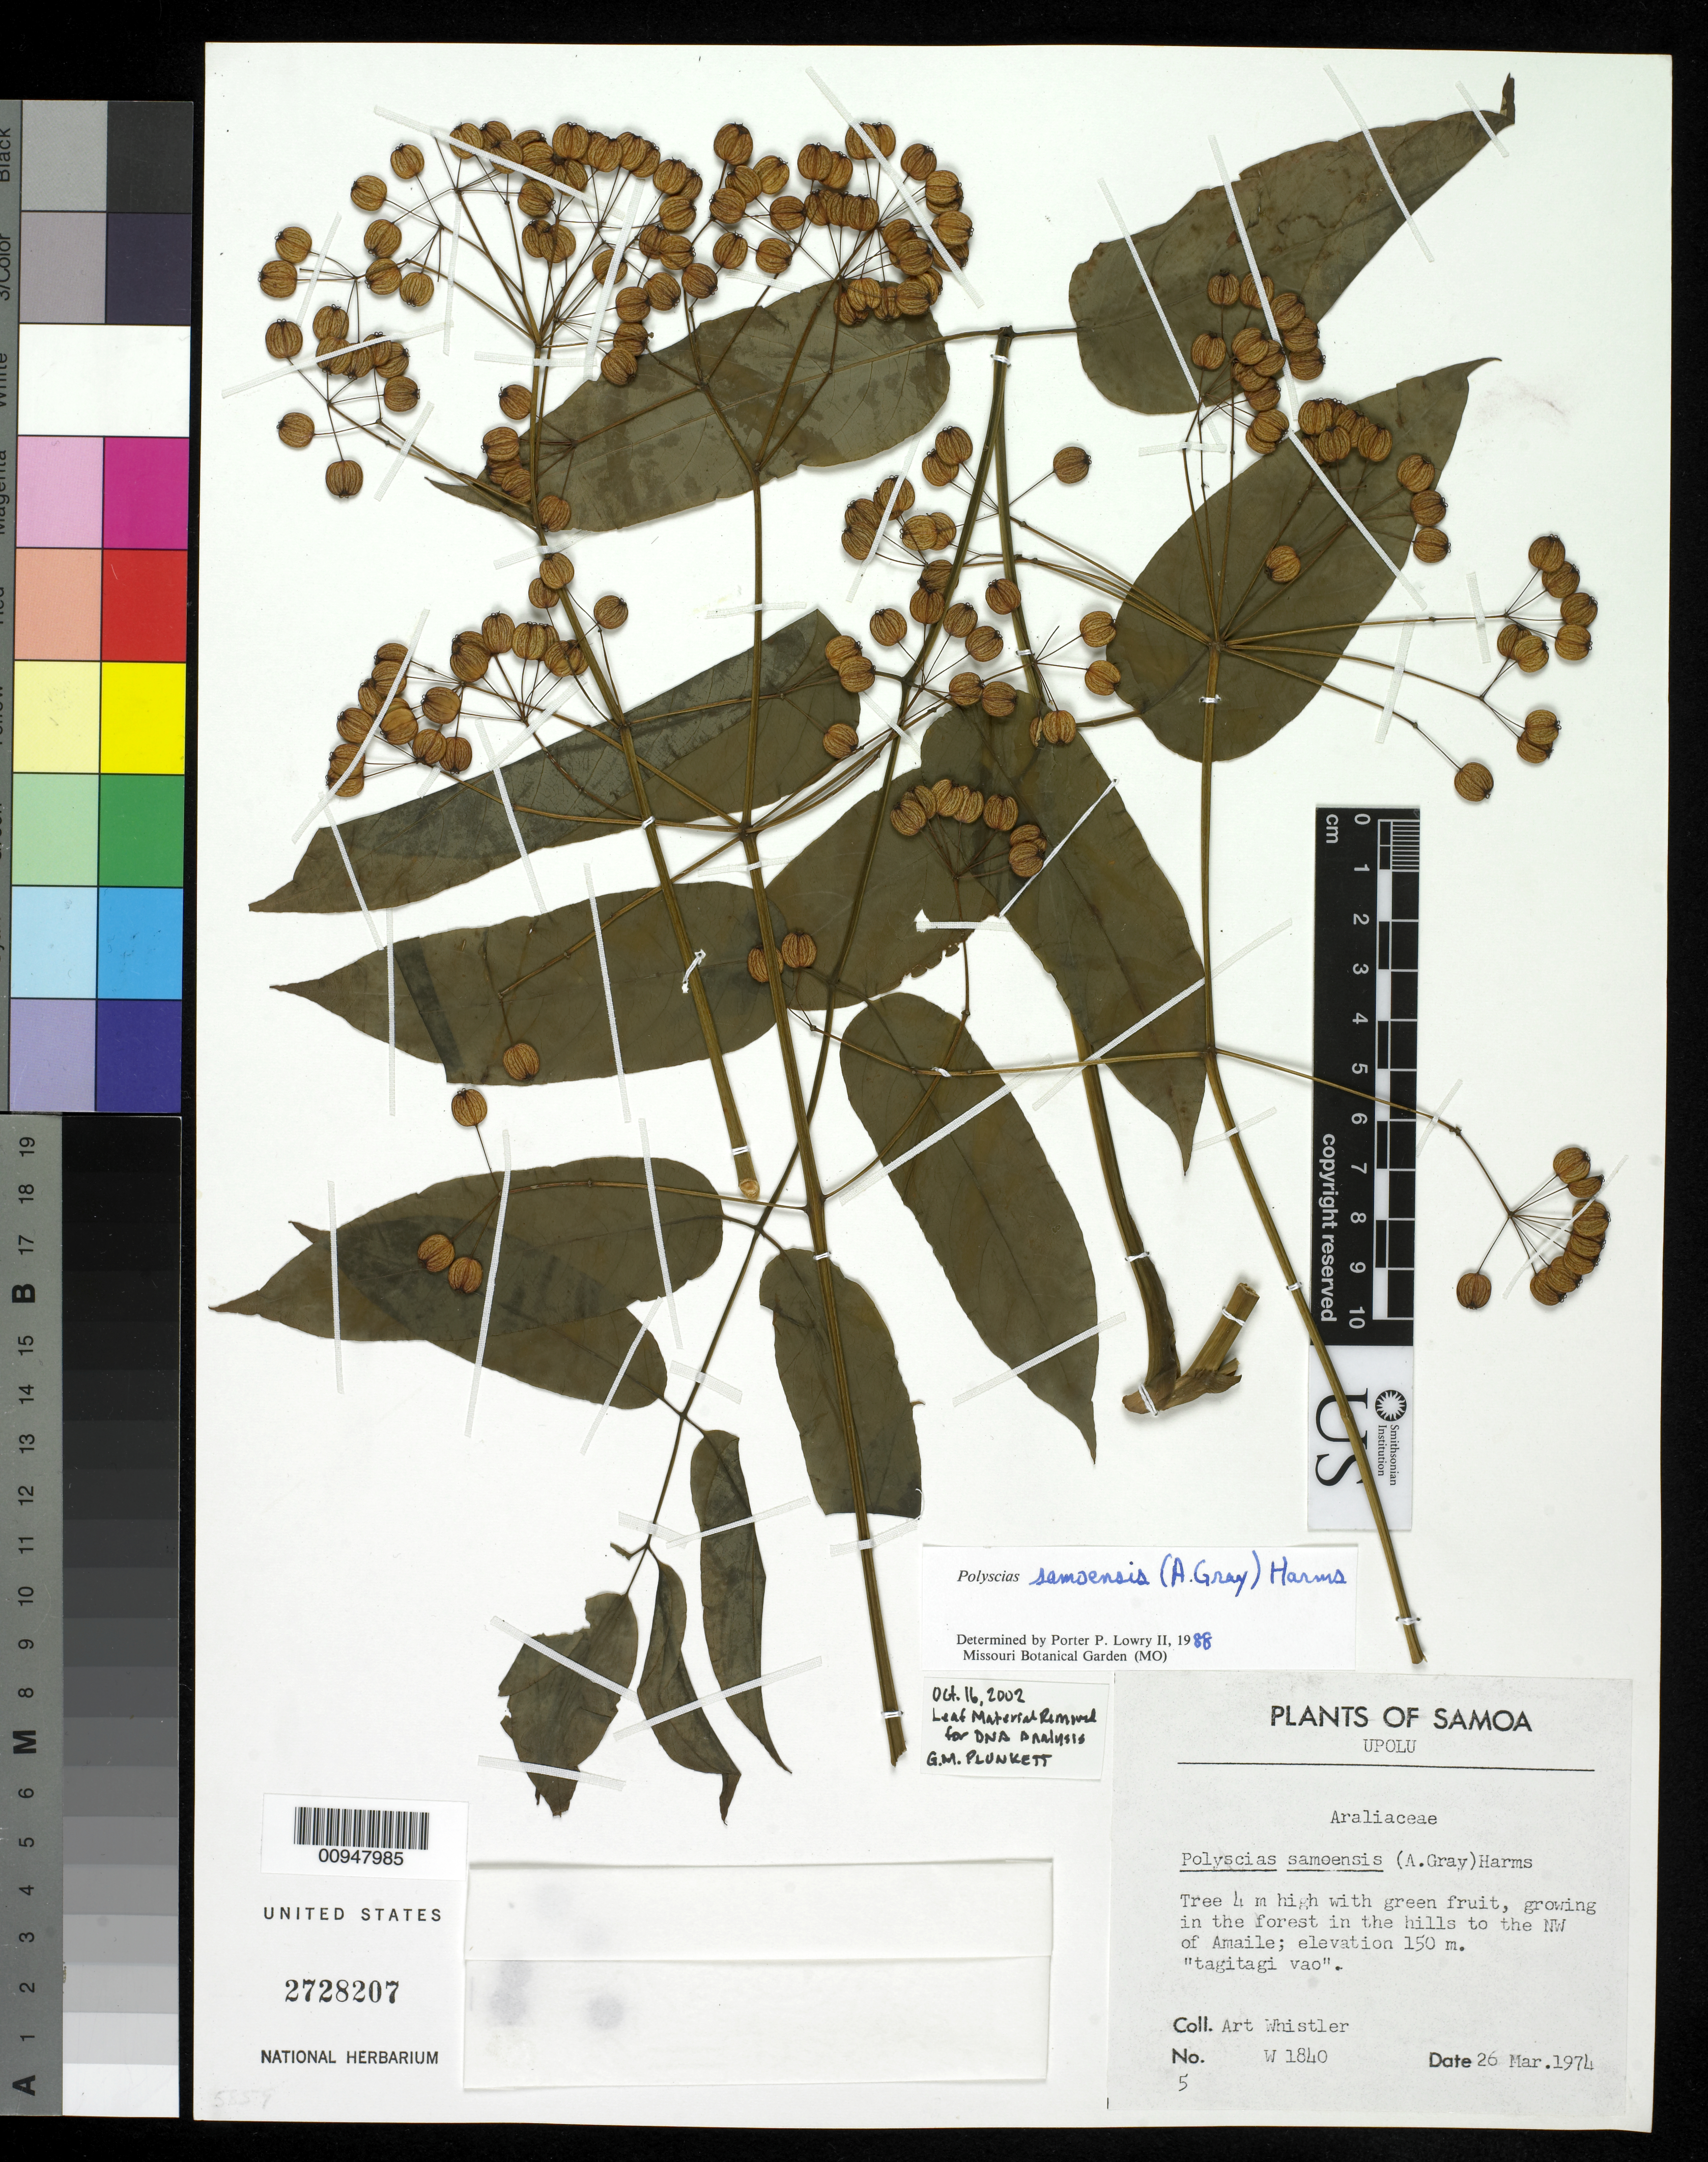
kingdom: Plantae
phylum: Tracheophyta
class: Magnoliopsida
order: Apiales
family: Araliaceae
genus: Polyscias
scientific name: Polyscias samoensis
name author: (A. Gray) Harms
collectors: A. Whistler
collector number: W 1840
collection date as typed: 26 Mar 1974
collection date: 1974-03-26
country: Samoa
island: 'Upolu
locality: Hills to NW of Amaile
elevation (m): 150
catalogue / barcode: US 2728207